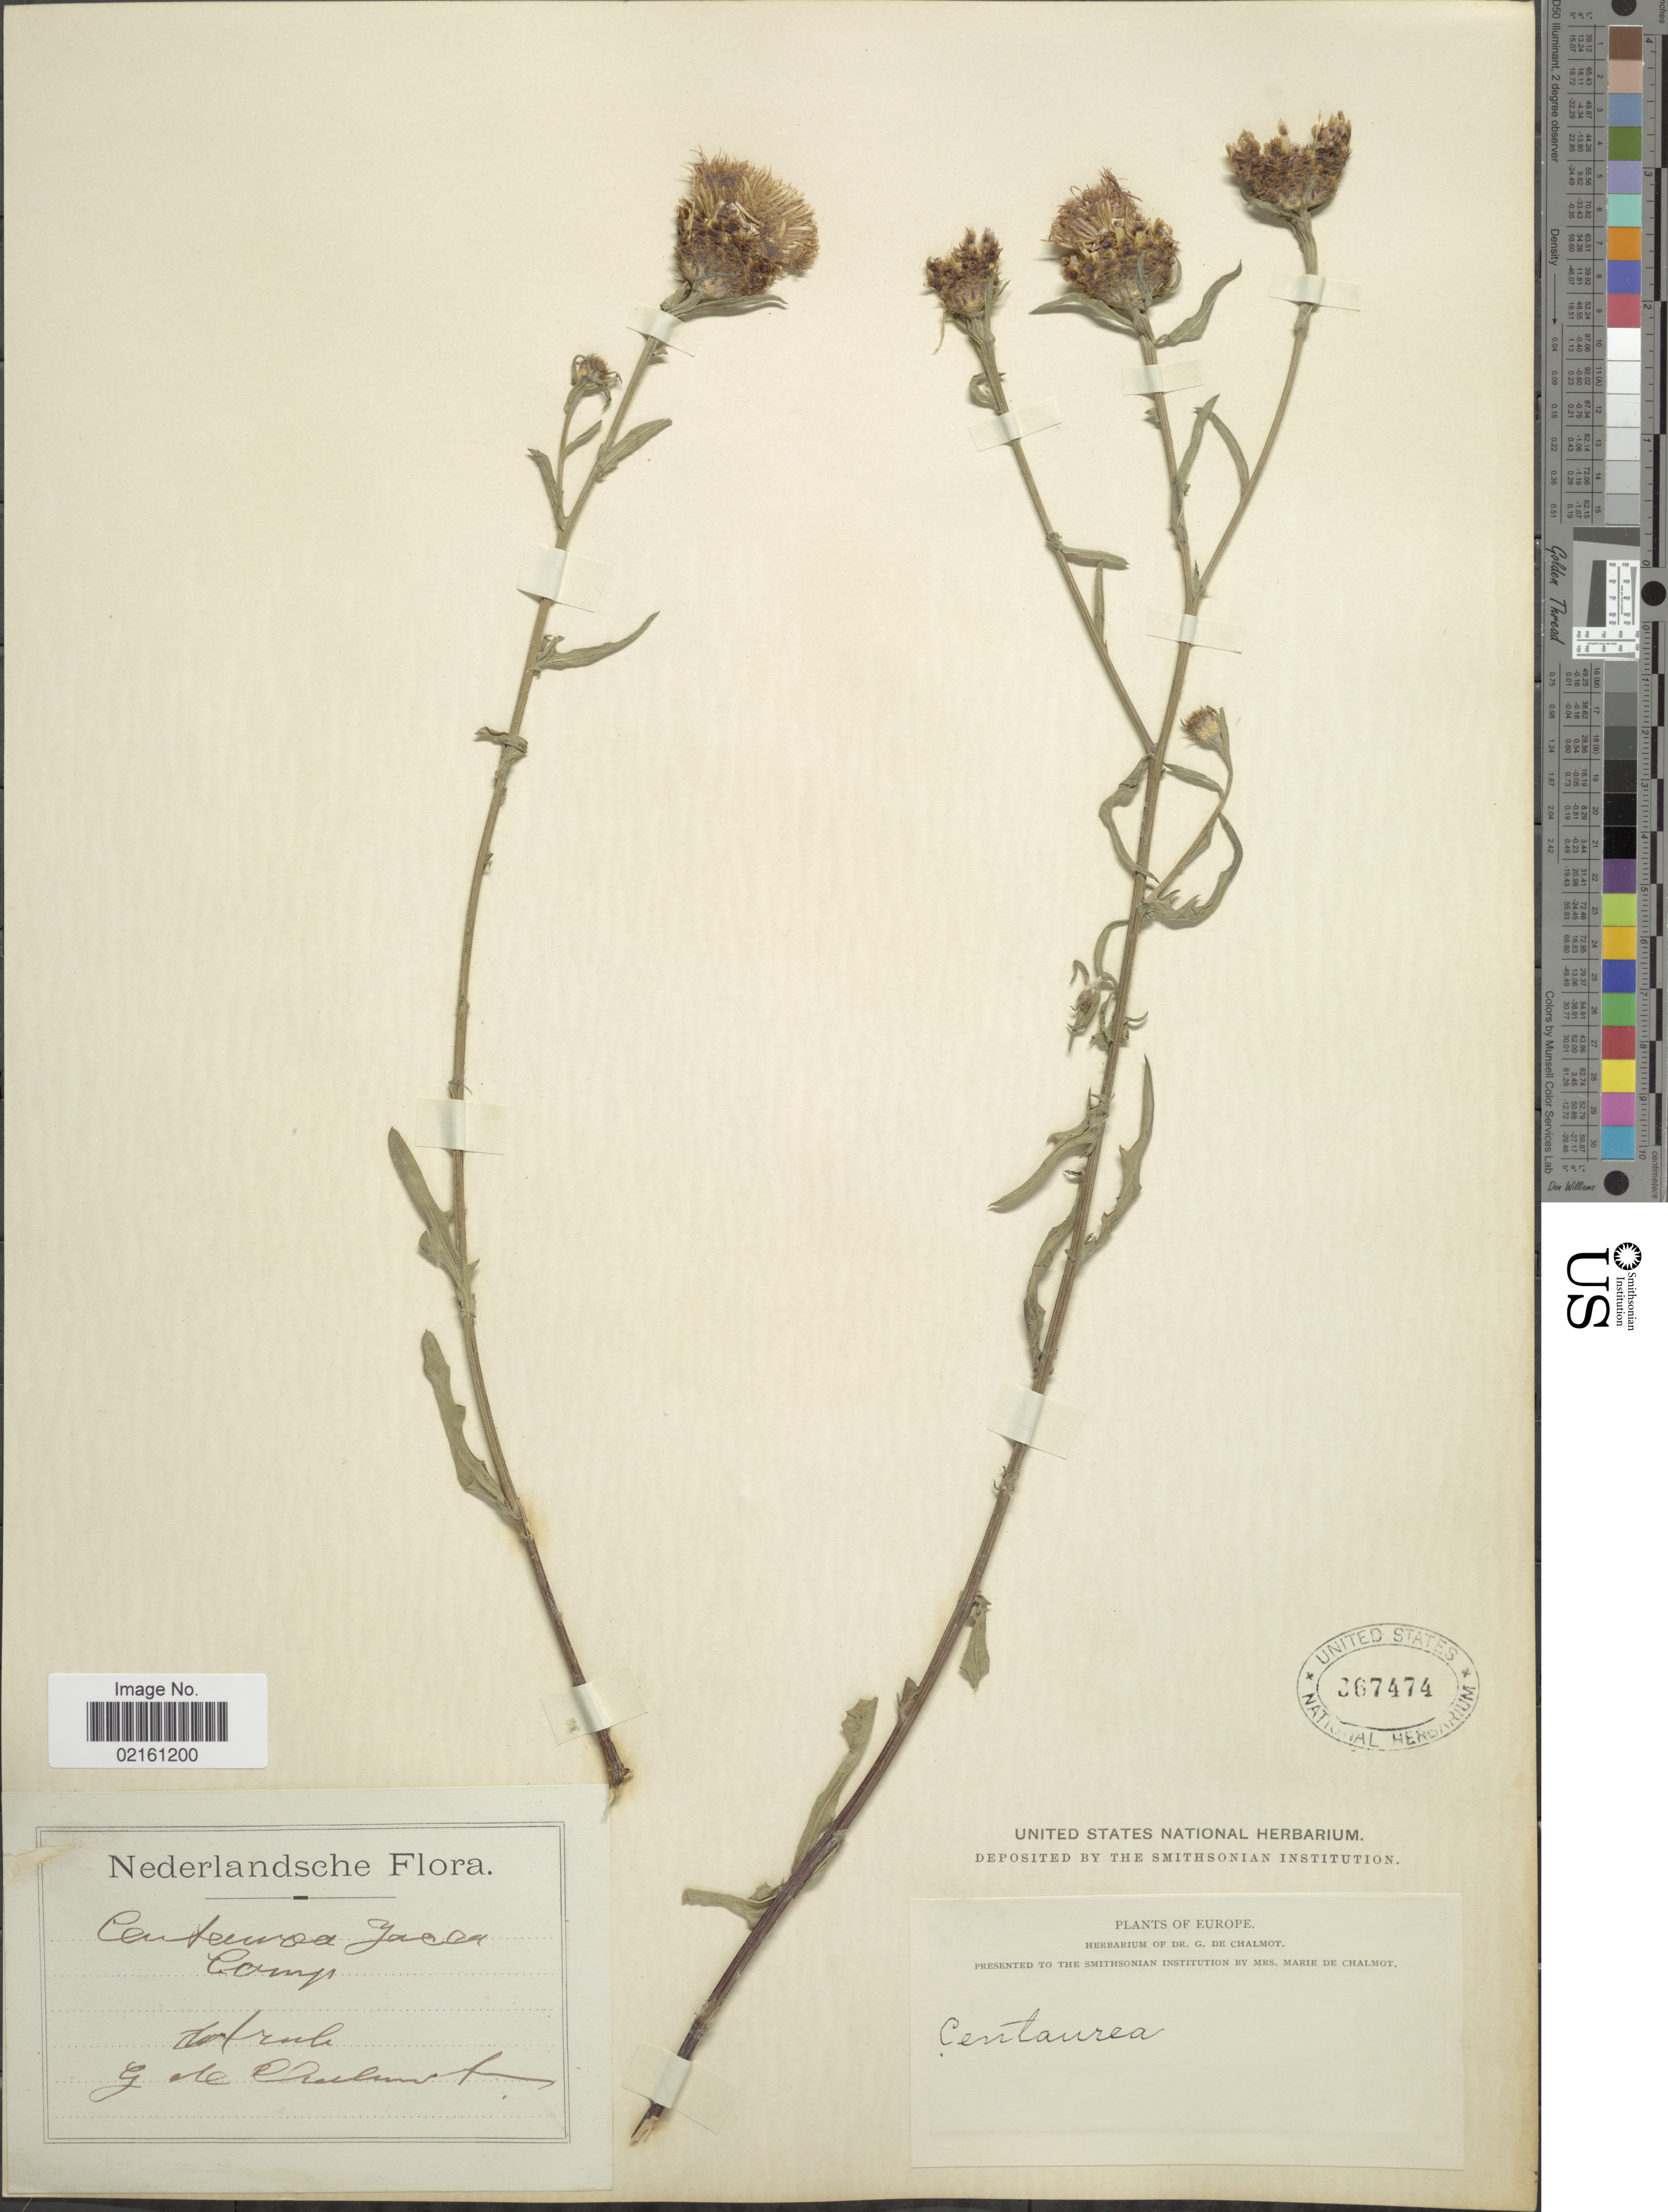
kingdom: Plantae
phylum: Tracheophyta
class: Magnoliopsida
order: Asterales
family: Asteraceae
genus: Centaurea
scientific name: Centaurea jacea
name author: L.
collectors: G. de Chalmot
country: Netherlands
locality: Europe, [illegible text]ruk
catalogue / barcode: US 367474